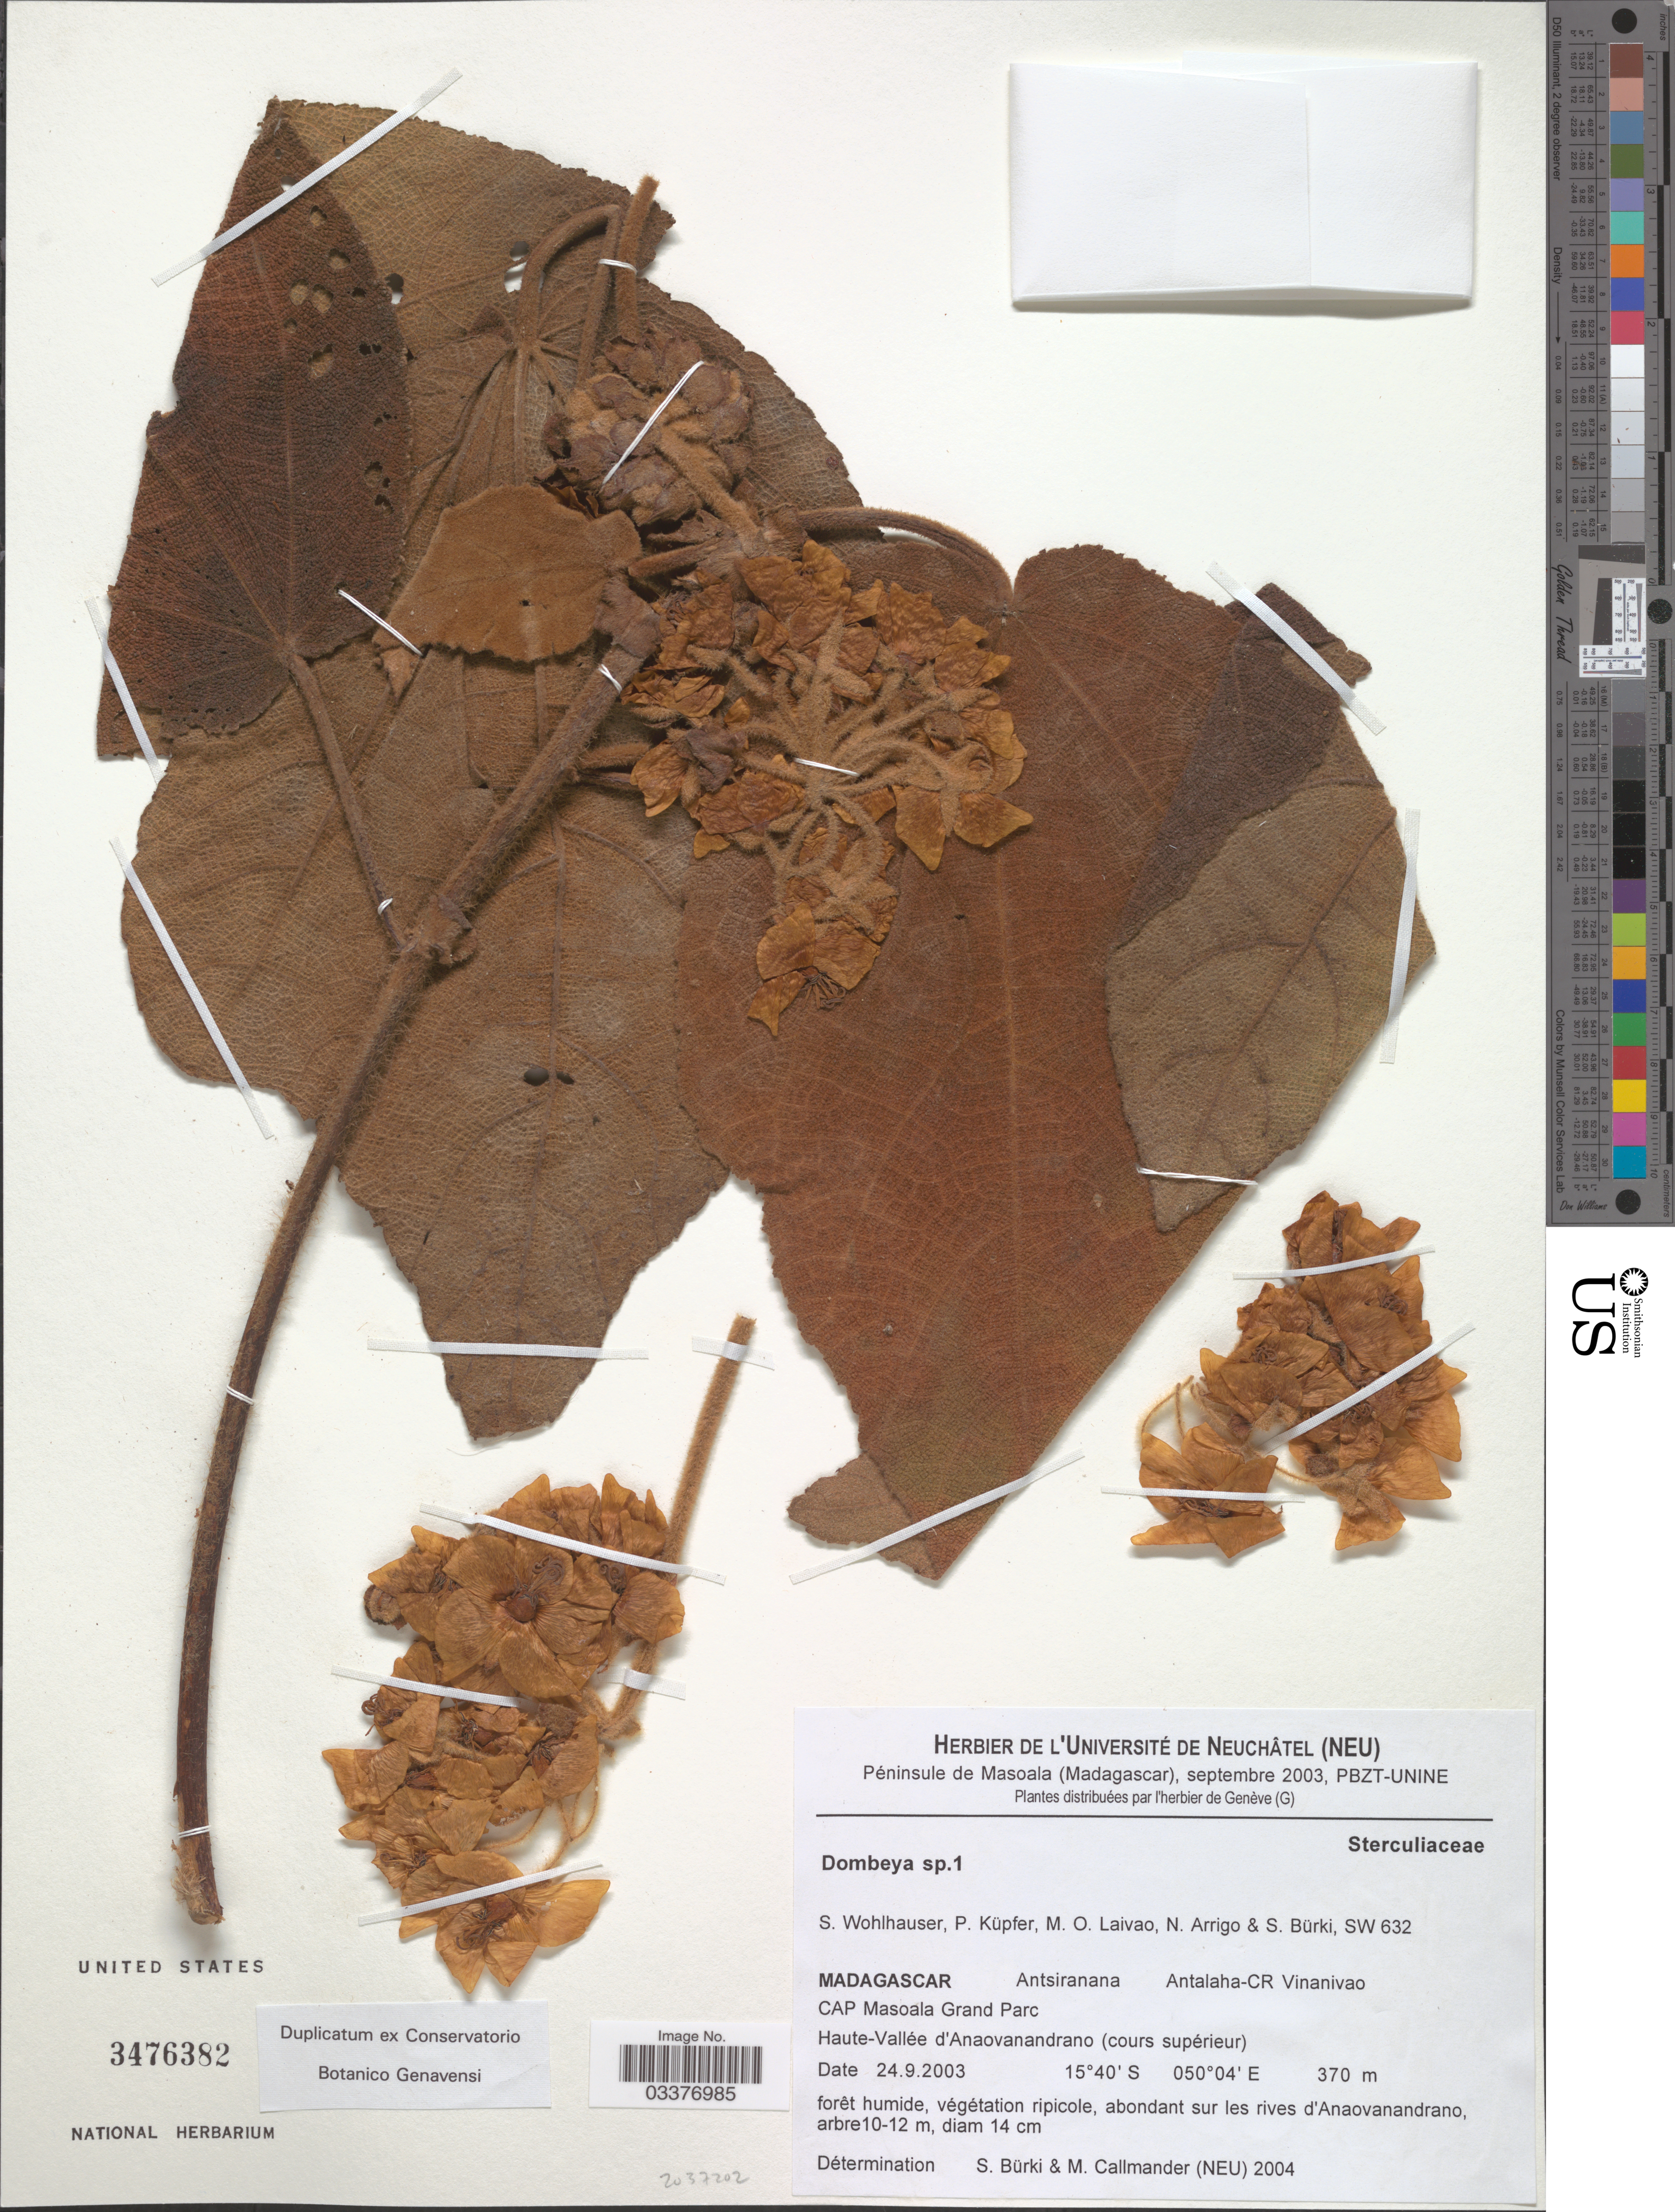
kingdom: Plantae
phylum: Tracheophyta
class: Magnoliopsida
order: Malvales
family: Malvaceae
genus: Dombeya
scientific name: Dombeya sp.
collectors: S. Wohlhauser, P. Küpfer, M. Laivao, N. Arrigo & S. Bürki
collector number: SW 632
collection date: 2003-09-24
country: Madagascar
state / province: Sava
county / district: Antalaha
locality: Antalaha - CR Vinanivao, CAP Masoala Grand Parc, Haute-Vallée d'Anaovanandrano (cours supérieur).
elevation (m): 370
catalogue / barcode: US 3476382